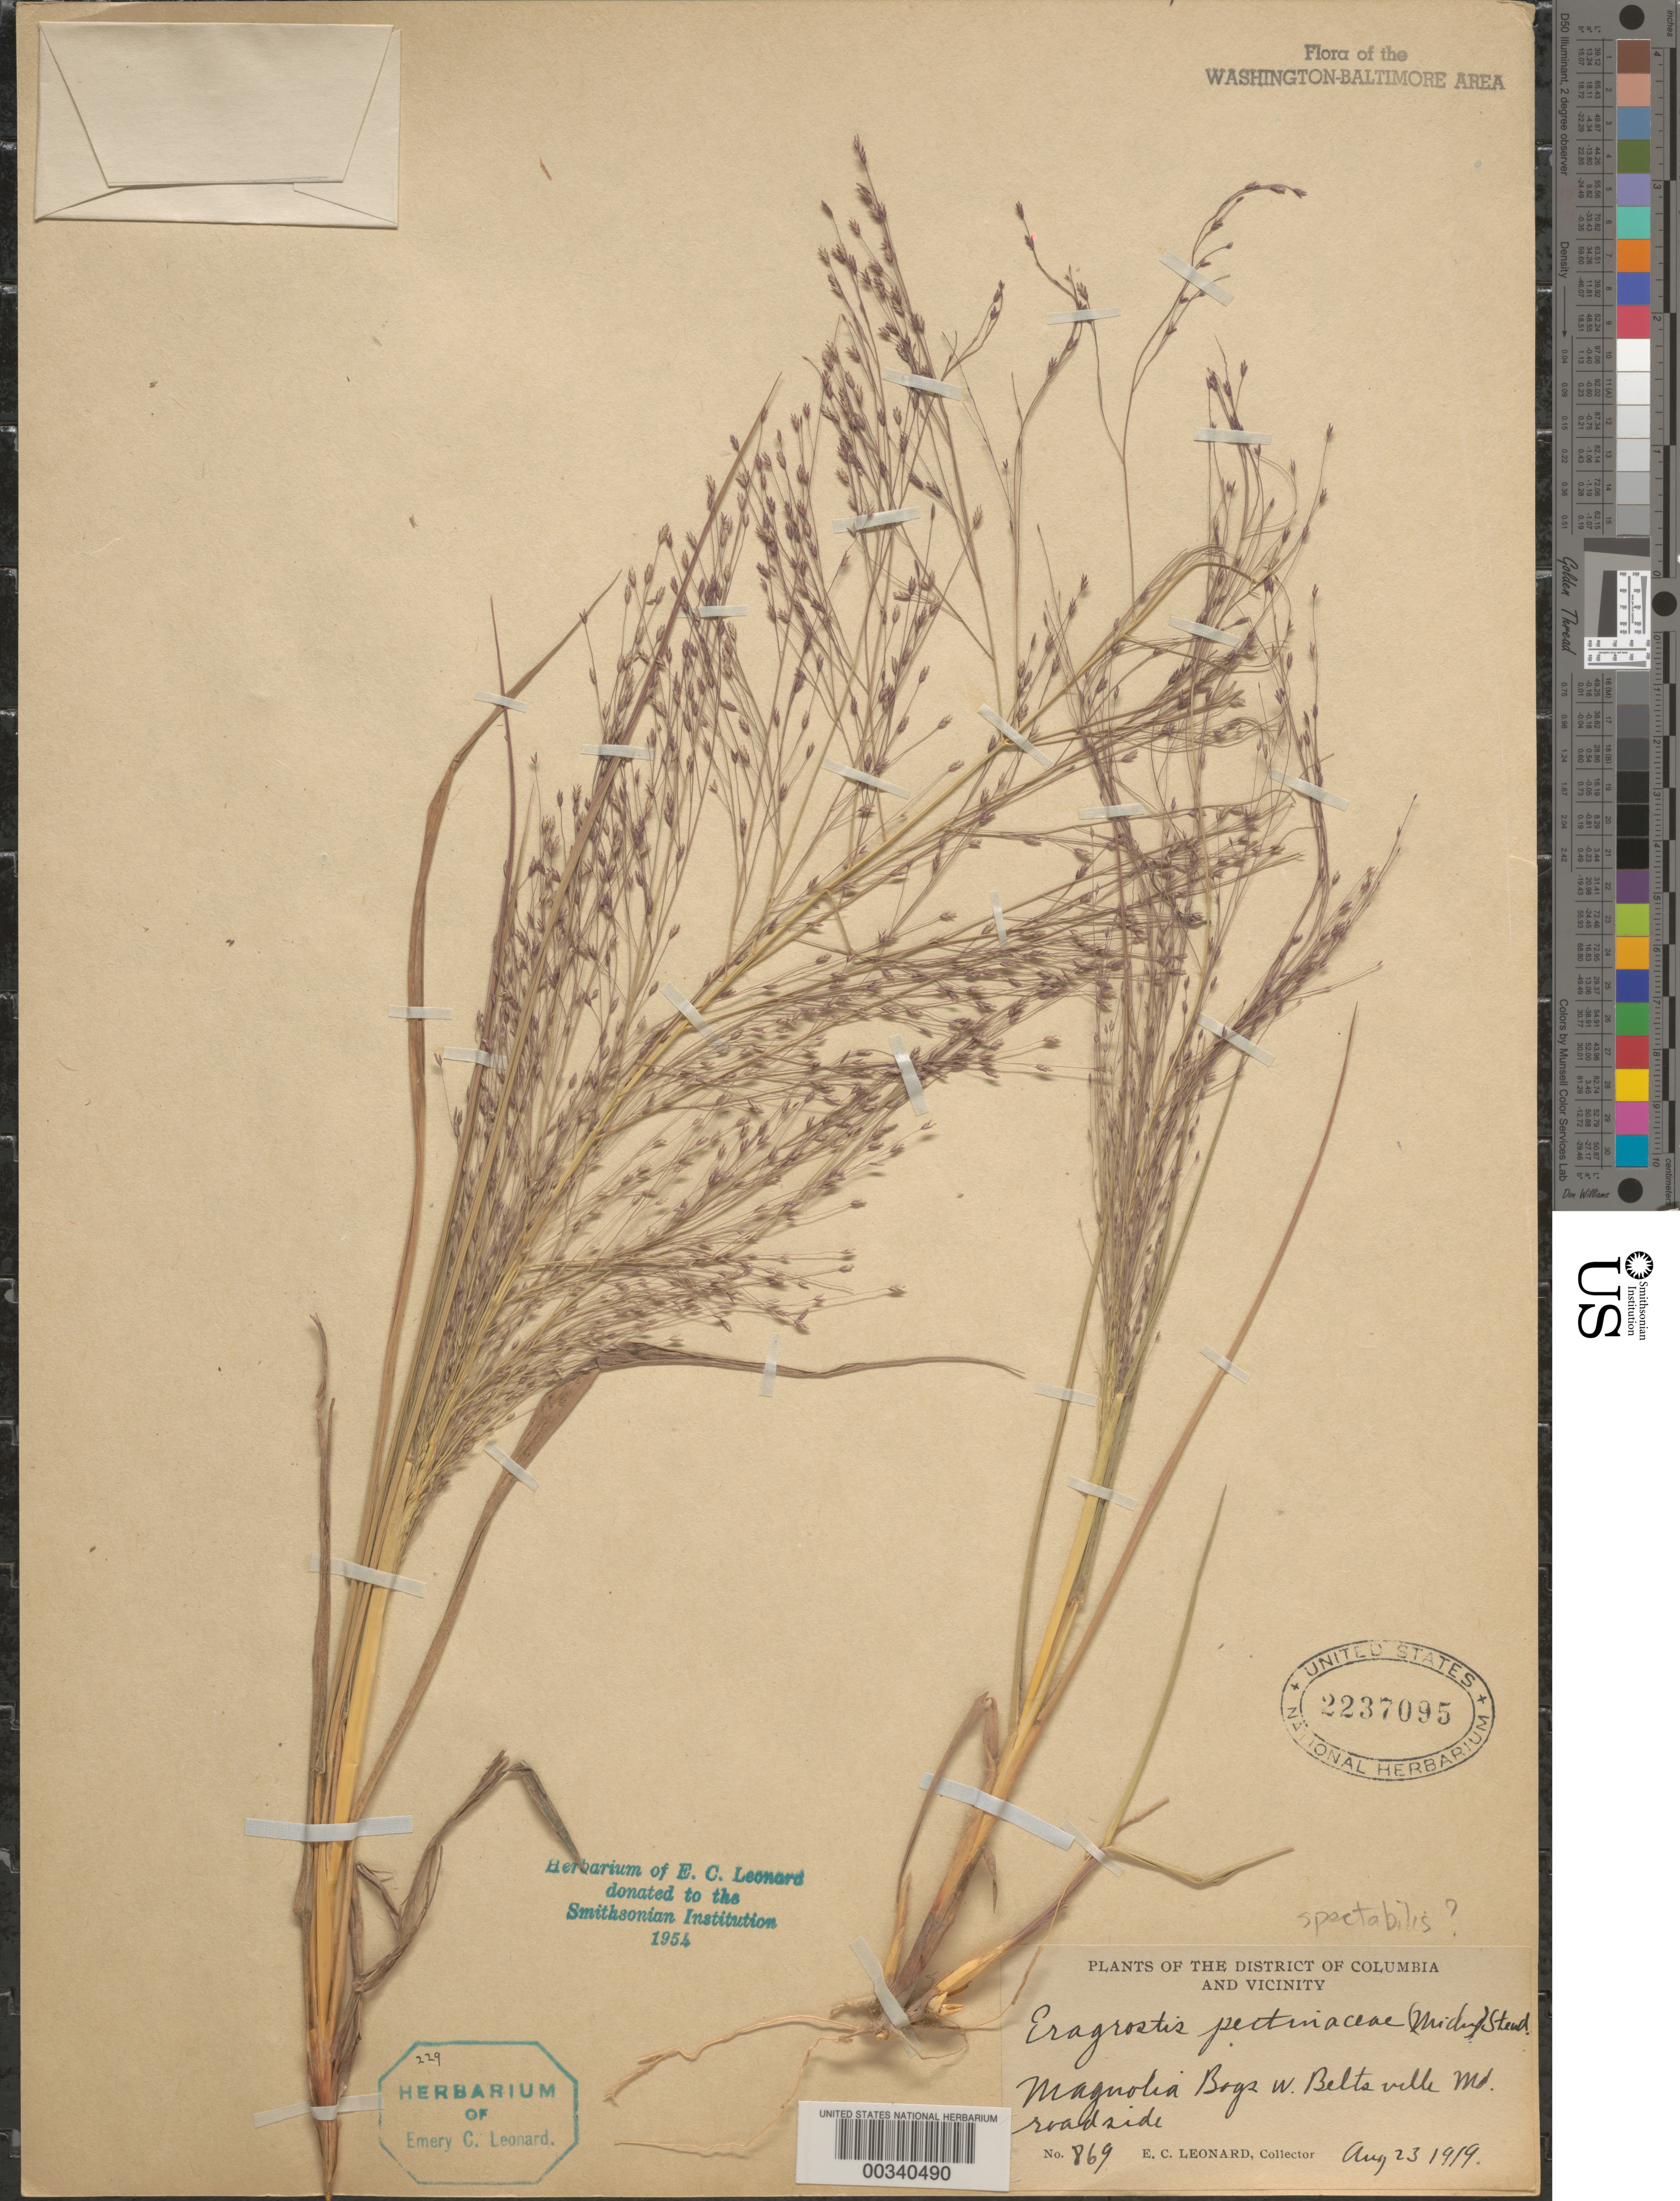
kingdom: Plantae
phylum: Tracheophyta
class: Liliopsida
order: Poales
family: Poaceae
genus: Eragrostis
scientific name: Eragrostis spectabilis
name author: (Pursh) Steud.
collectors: E. C. Leonard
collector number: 869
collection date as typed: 23 Aug 1919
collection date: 1919-08-23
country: United States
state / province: Maryland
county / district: Prince George's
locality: Magnolia Bogs west of Beltsville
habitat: Magnolia bog, roadside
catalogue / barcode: US 2237095